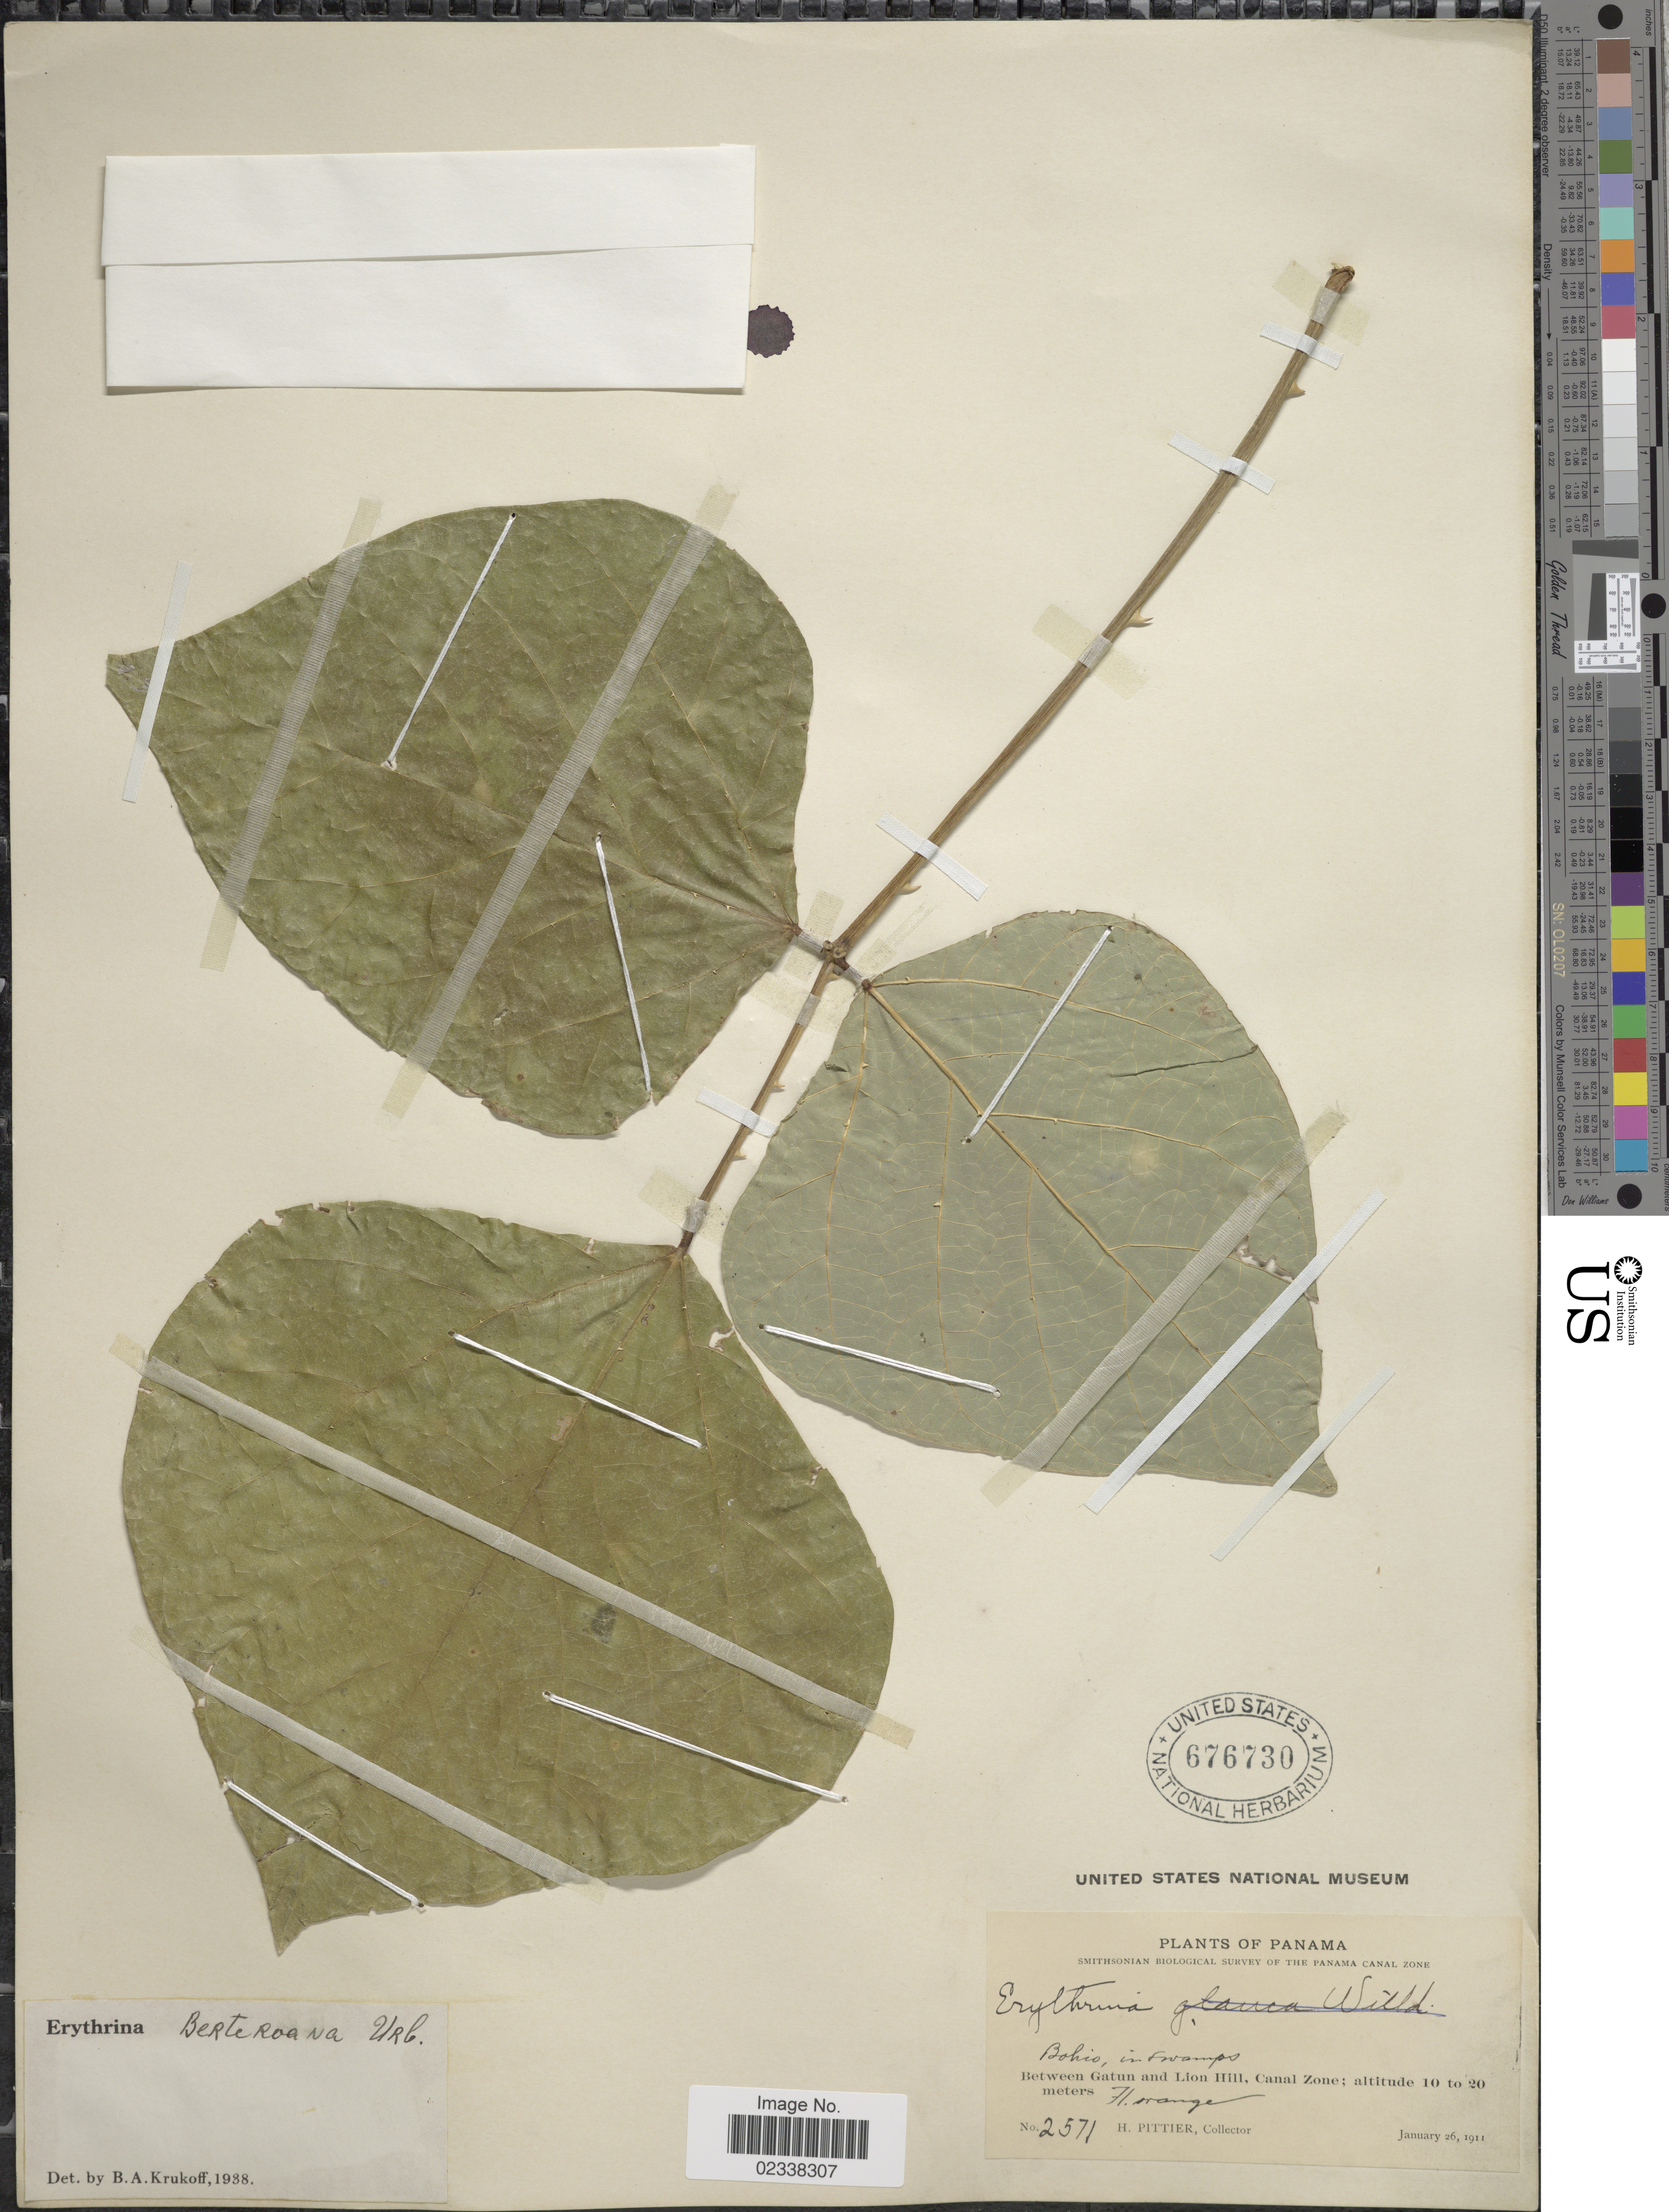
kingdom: Plantae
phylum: Tracheophyta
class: Magnoliopsida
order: Fabales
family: Fabaceae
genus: Erythrina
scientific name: Erythrina berteroana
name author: Urb.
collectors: H. F. Pittier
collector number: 2571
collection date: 1911-01-26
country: Panama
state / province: Colón / Panamá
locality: Bohio, Between Gatun and Lion Hill, Canal Zone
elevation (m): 10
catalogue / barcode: US 676730